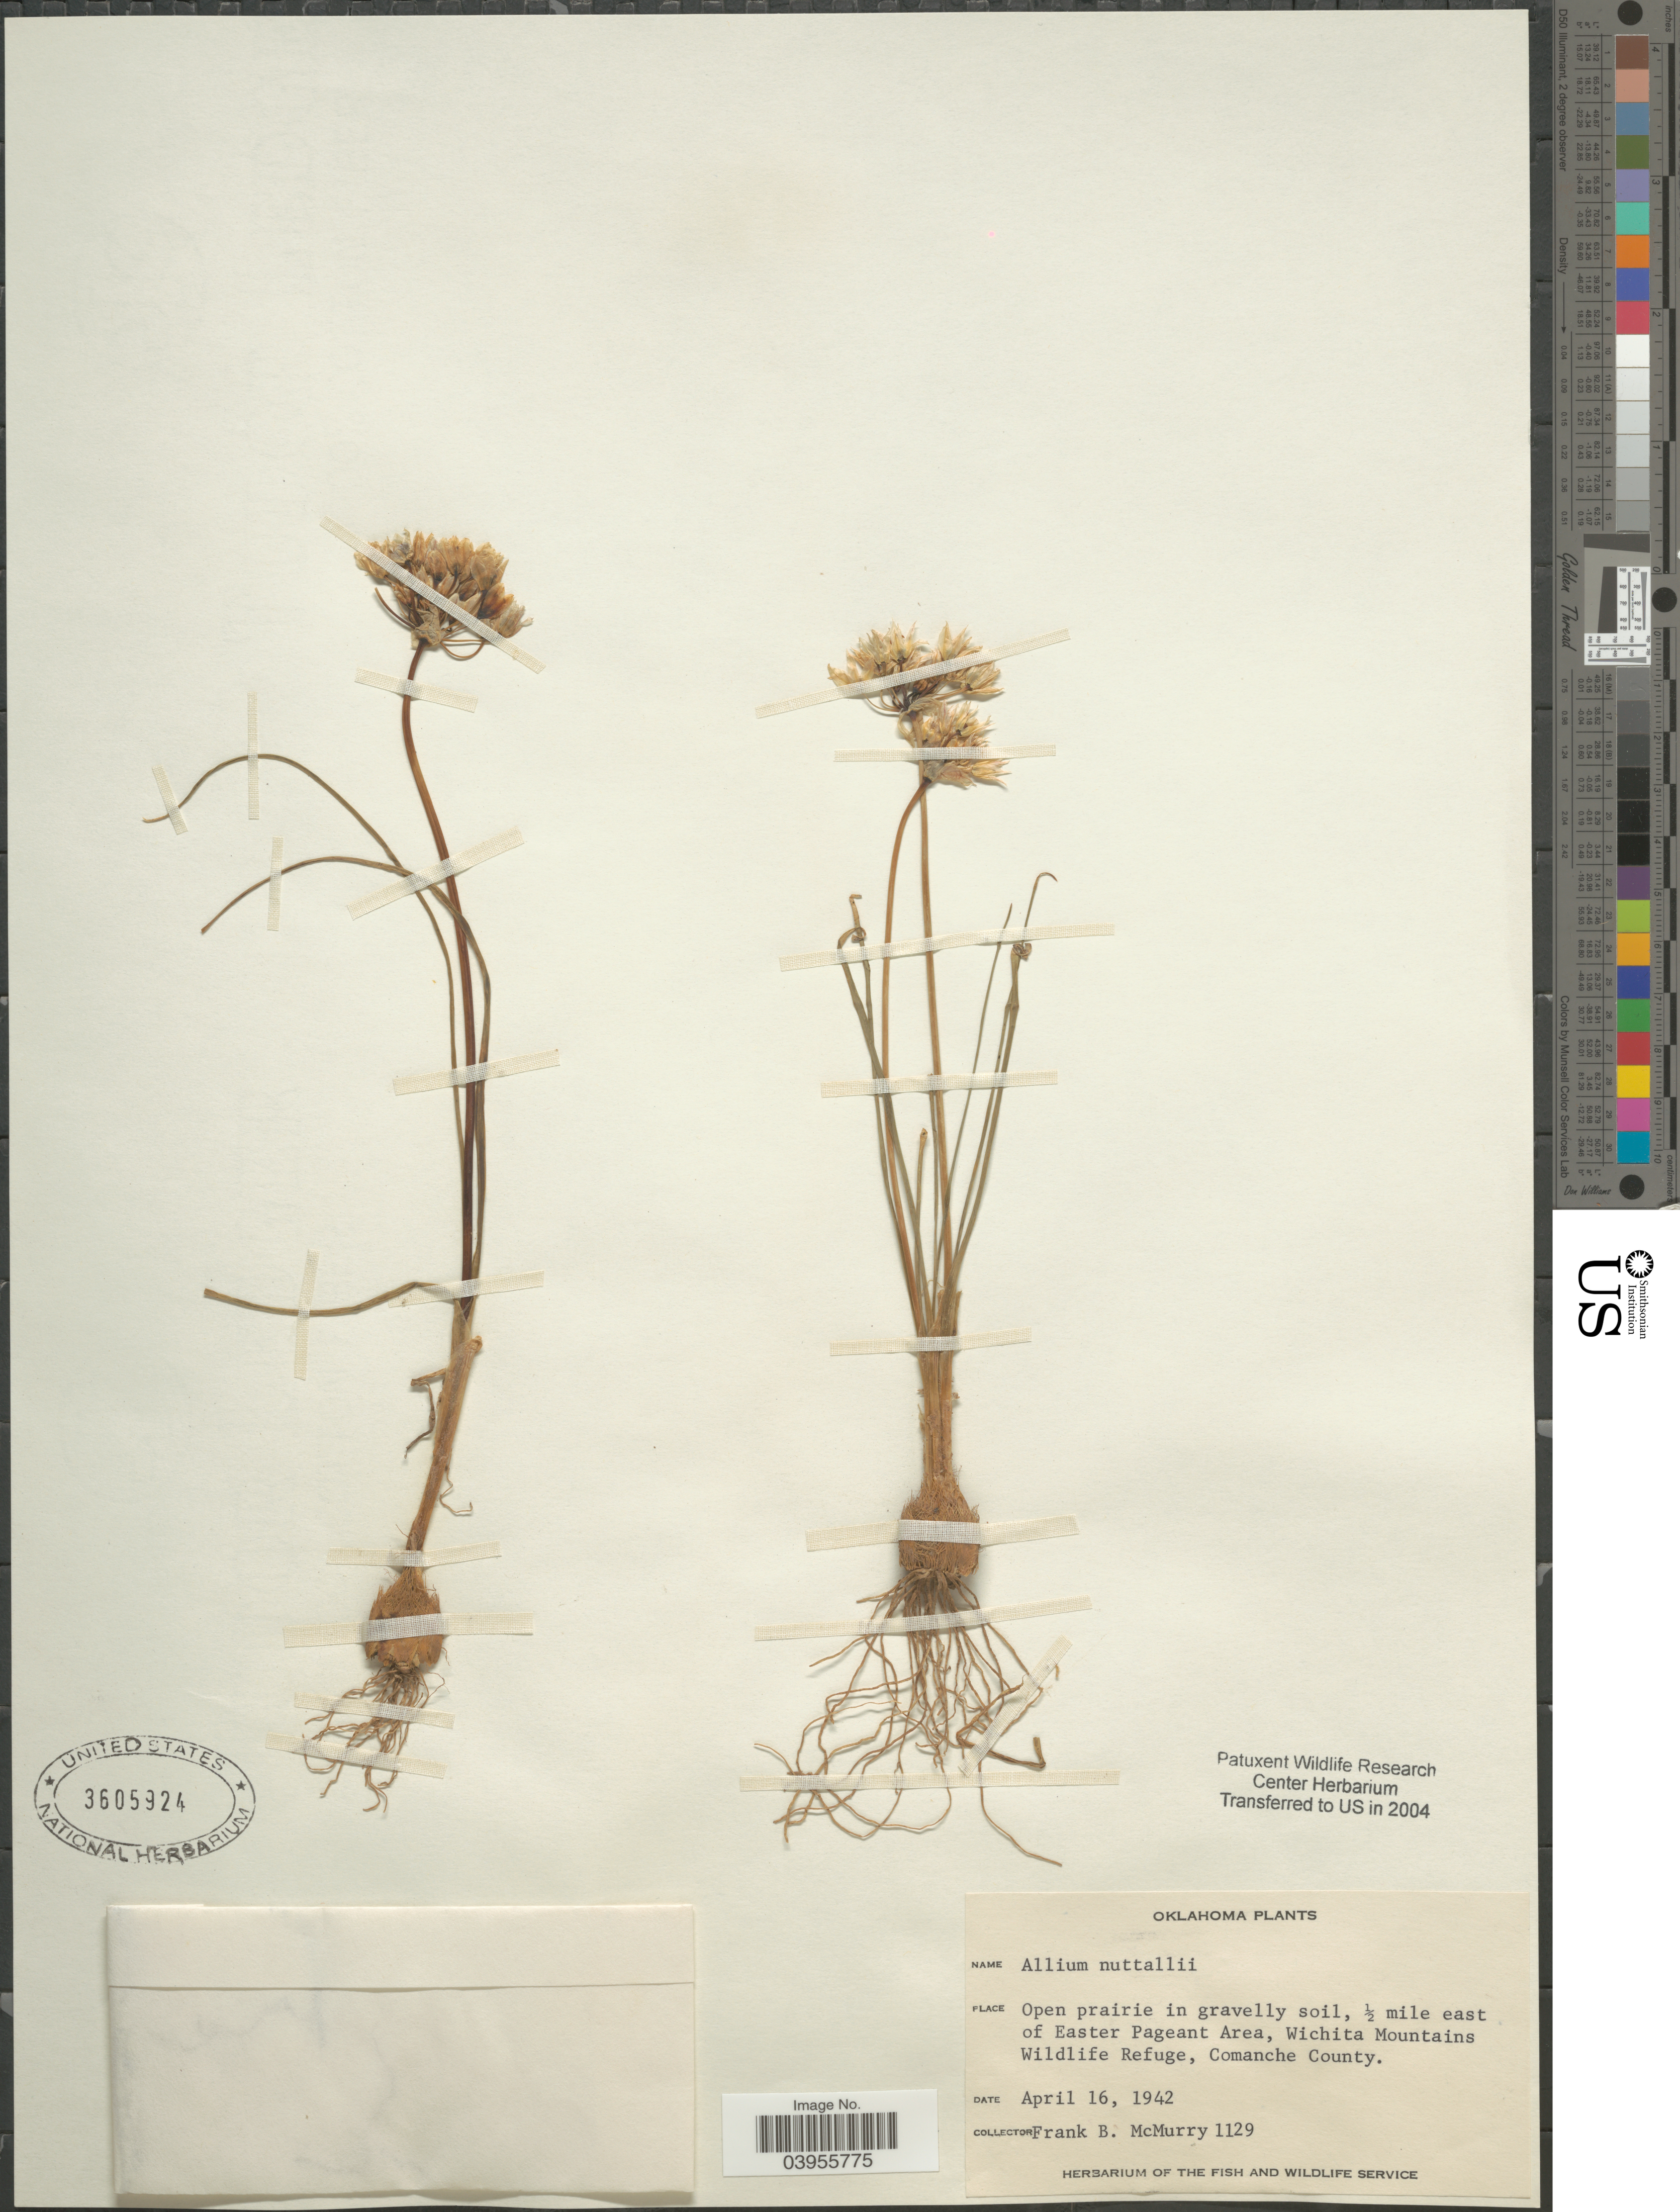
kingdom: Plantae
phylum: Tracheophyta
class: Liliopsida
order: Asparagales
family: Amaryllidaceae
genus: Allium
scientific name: Allium drummondii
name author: Regel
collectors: F. B. McMurry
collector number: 1129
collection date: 1942-04-16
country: United States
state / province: Oklahoma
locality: ½ mile east of Easter Pageant Area, Wichita Mountains Wildlife Refuge, Comanche County.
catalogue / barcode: US 3605924